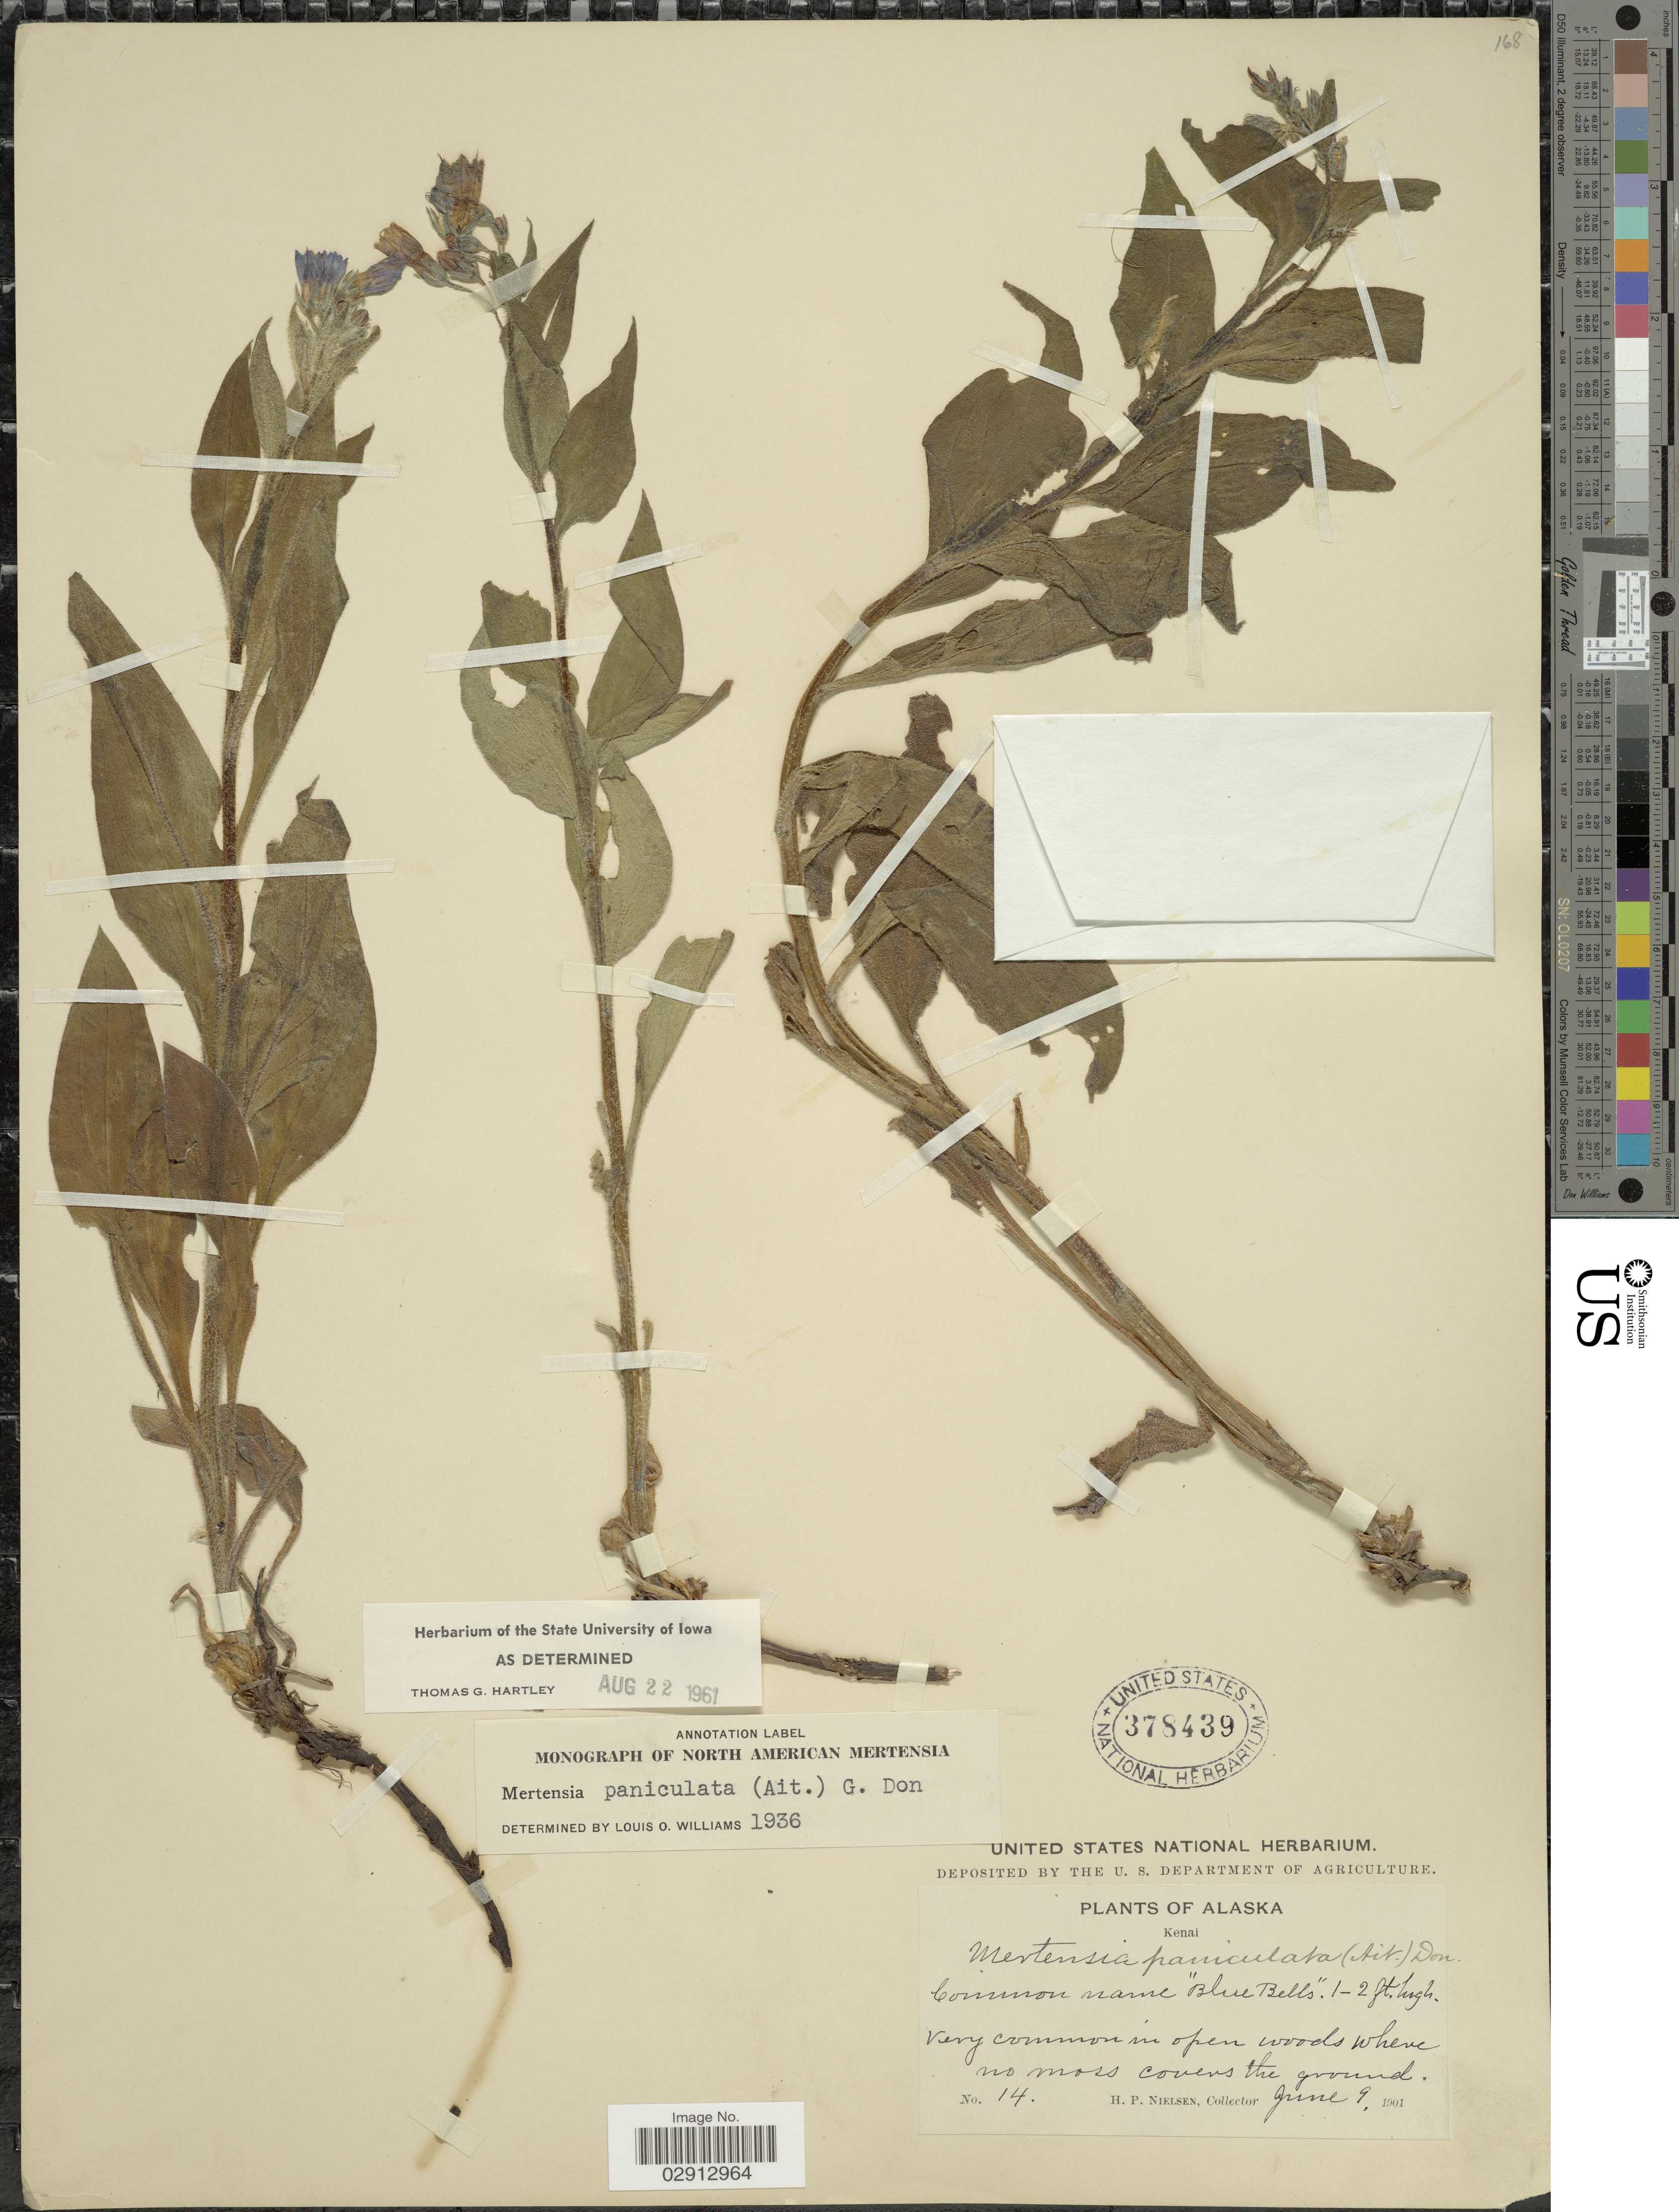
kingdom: Plantae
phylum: Tracheophyta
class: Magnoliopsida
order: Boraginales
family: Boraginaceae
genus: Mertensia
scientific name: Mertensia paniculata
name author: (Aiton) G. Don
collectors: H. P. Nielsen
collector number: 14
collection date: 1901-06-09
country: United States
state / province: Alaska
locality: Kenai.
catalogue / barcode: US 378439